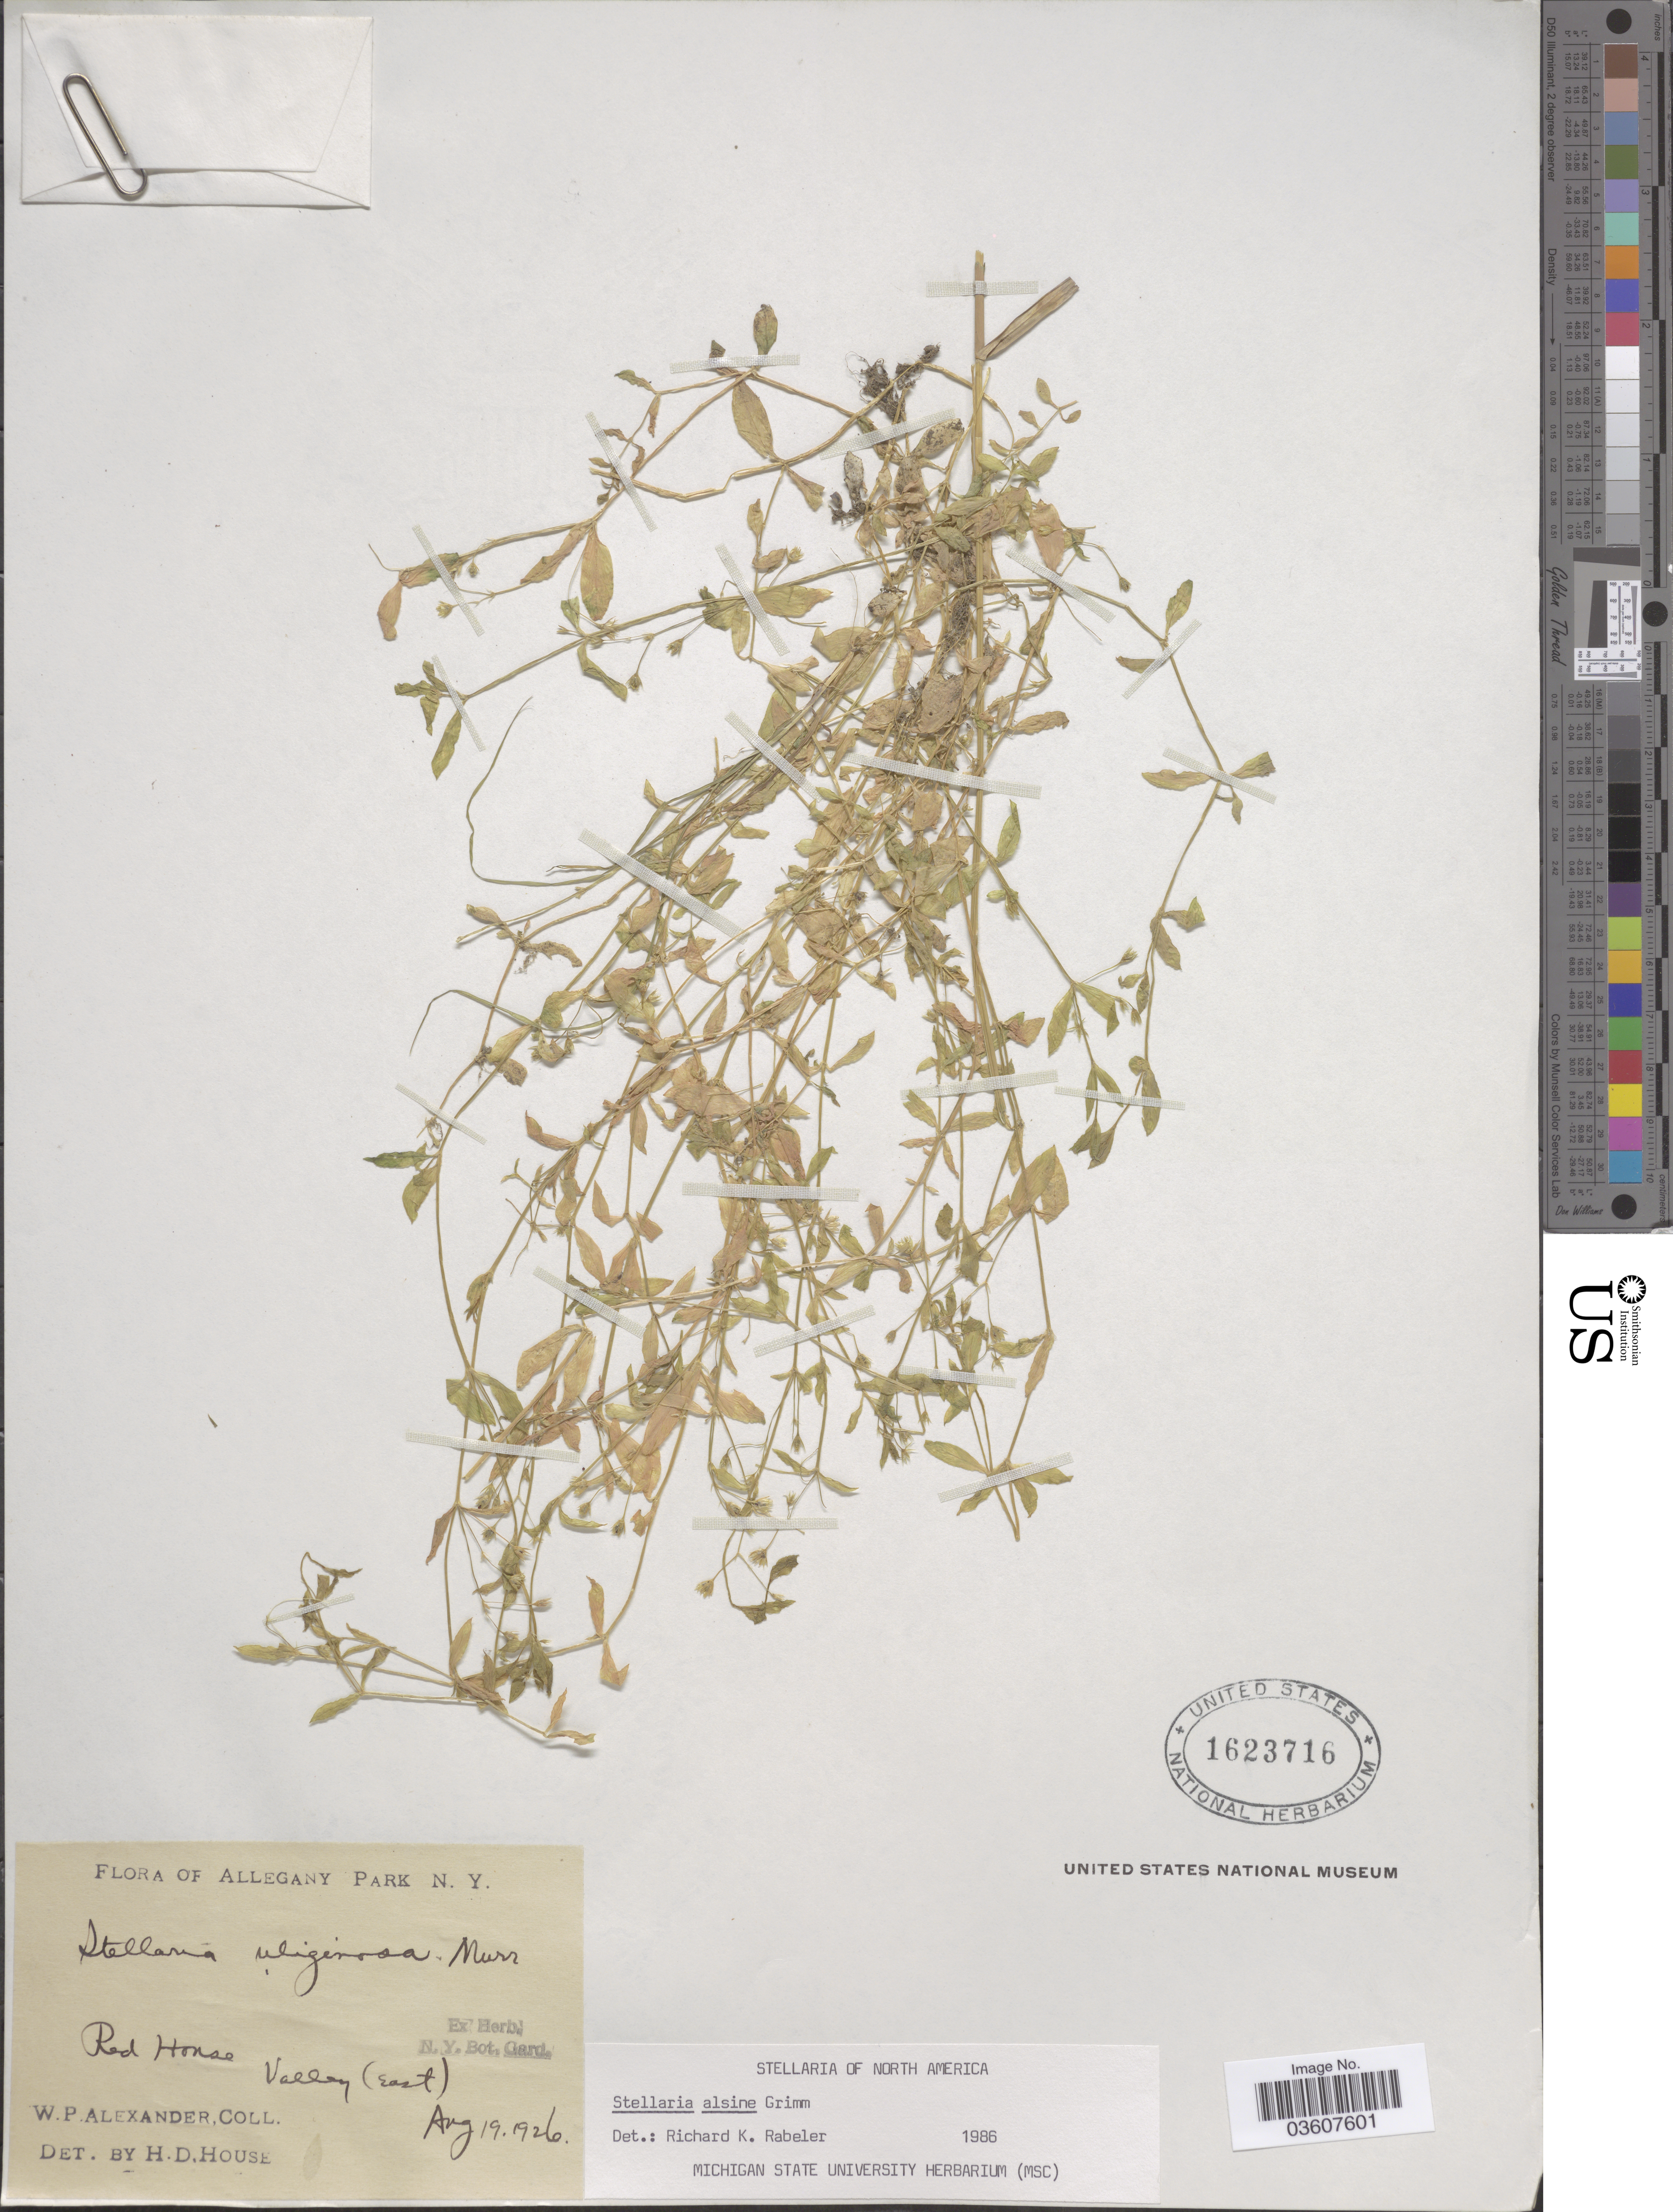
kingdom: Plantae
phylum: Tracheophyta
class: Magnoliopsida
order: Caryophyllales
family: Caryophyllaceae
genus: Stellaria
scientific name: Stellaria alsine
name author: Grimm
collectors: W. P. Alexander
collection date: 1926-08-19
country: United States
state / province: New York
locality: Allegany Park. Red House. Valley (East).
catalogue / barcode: US 1623716